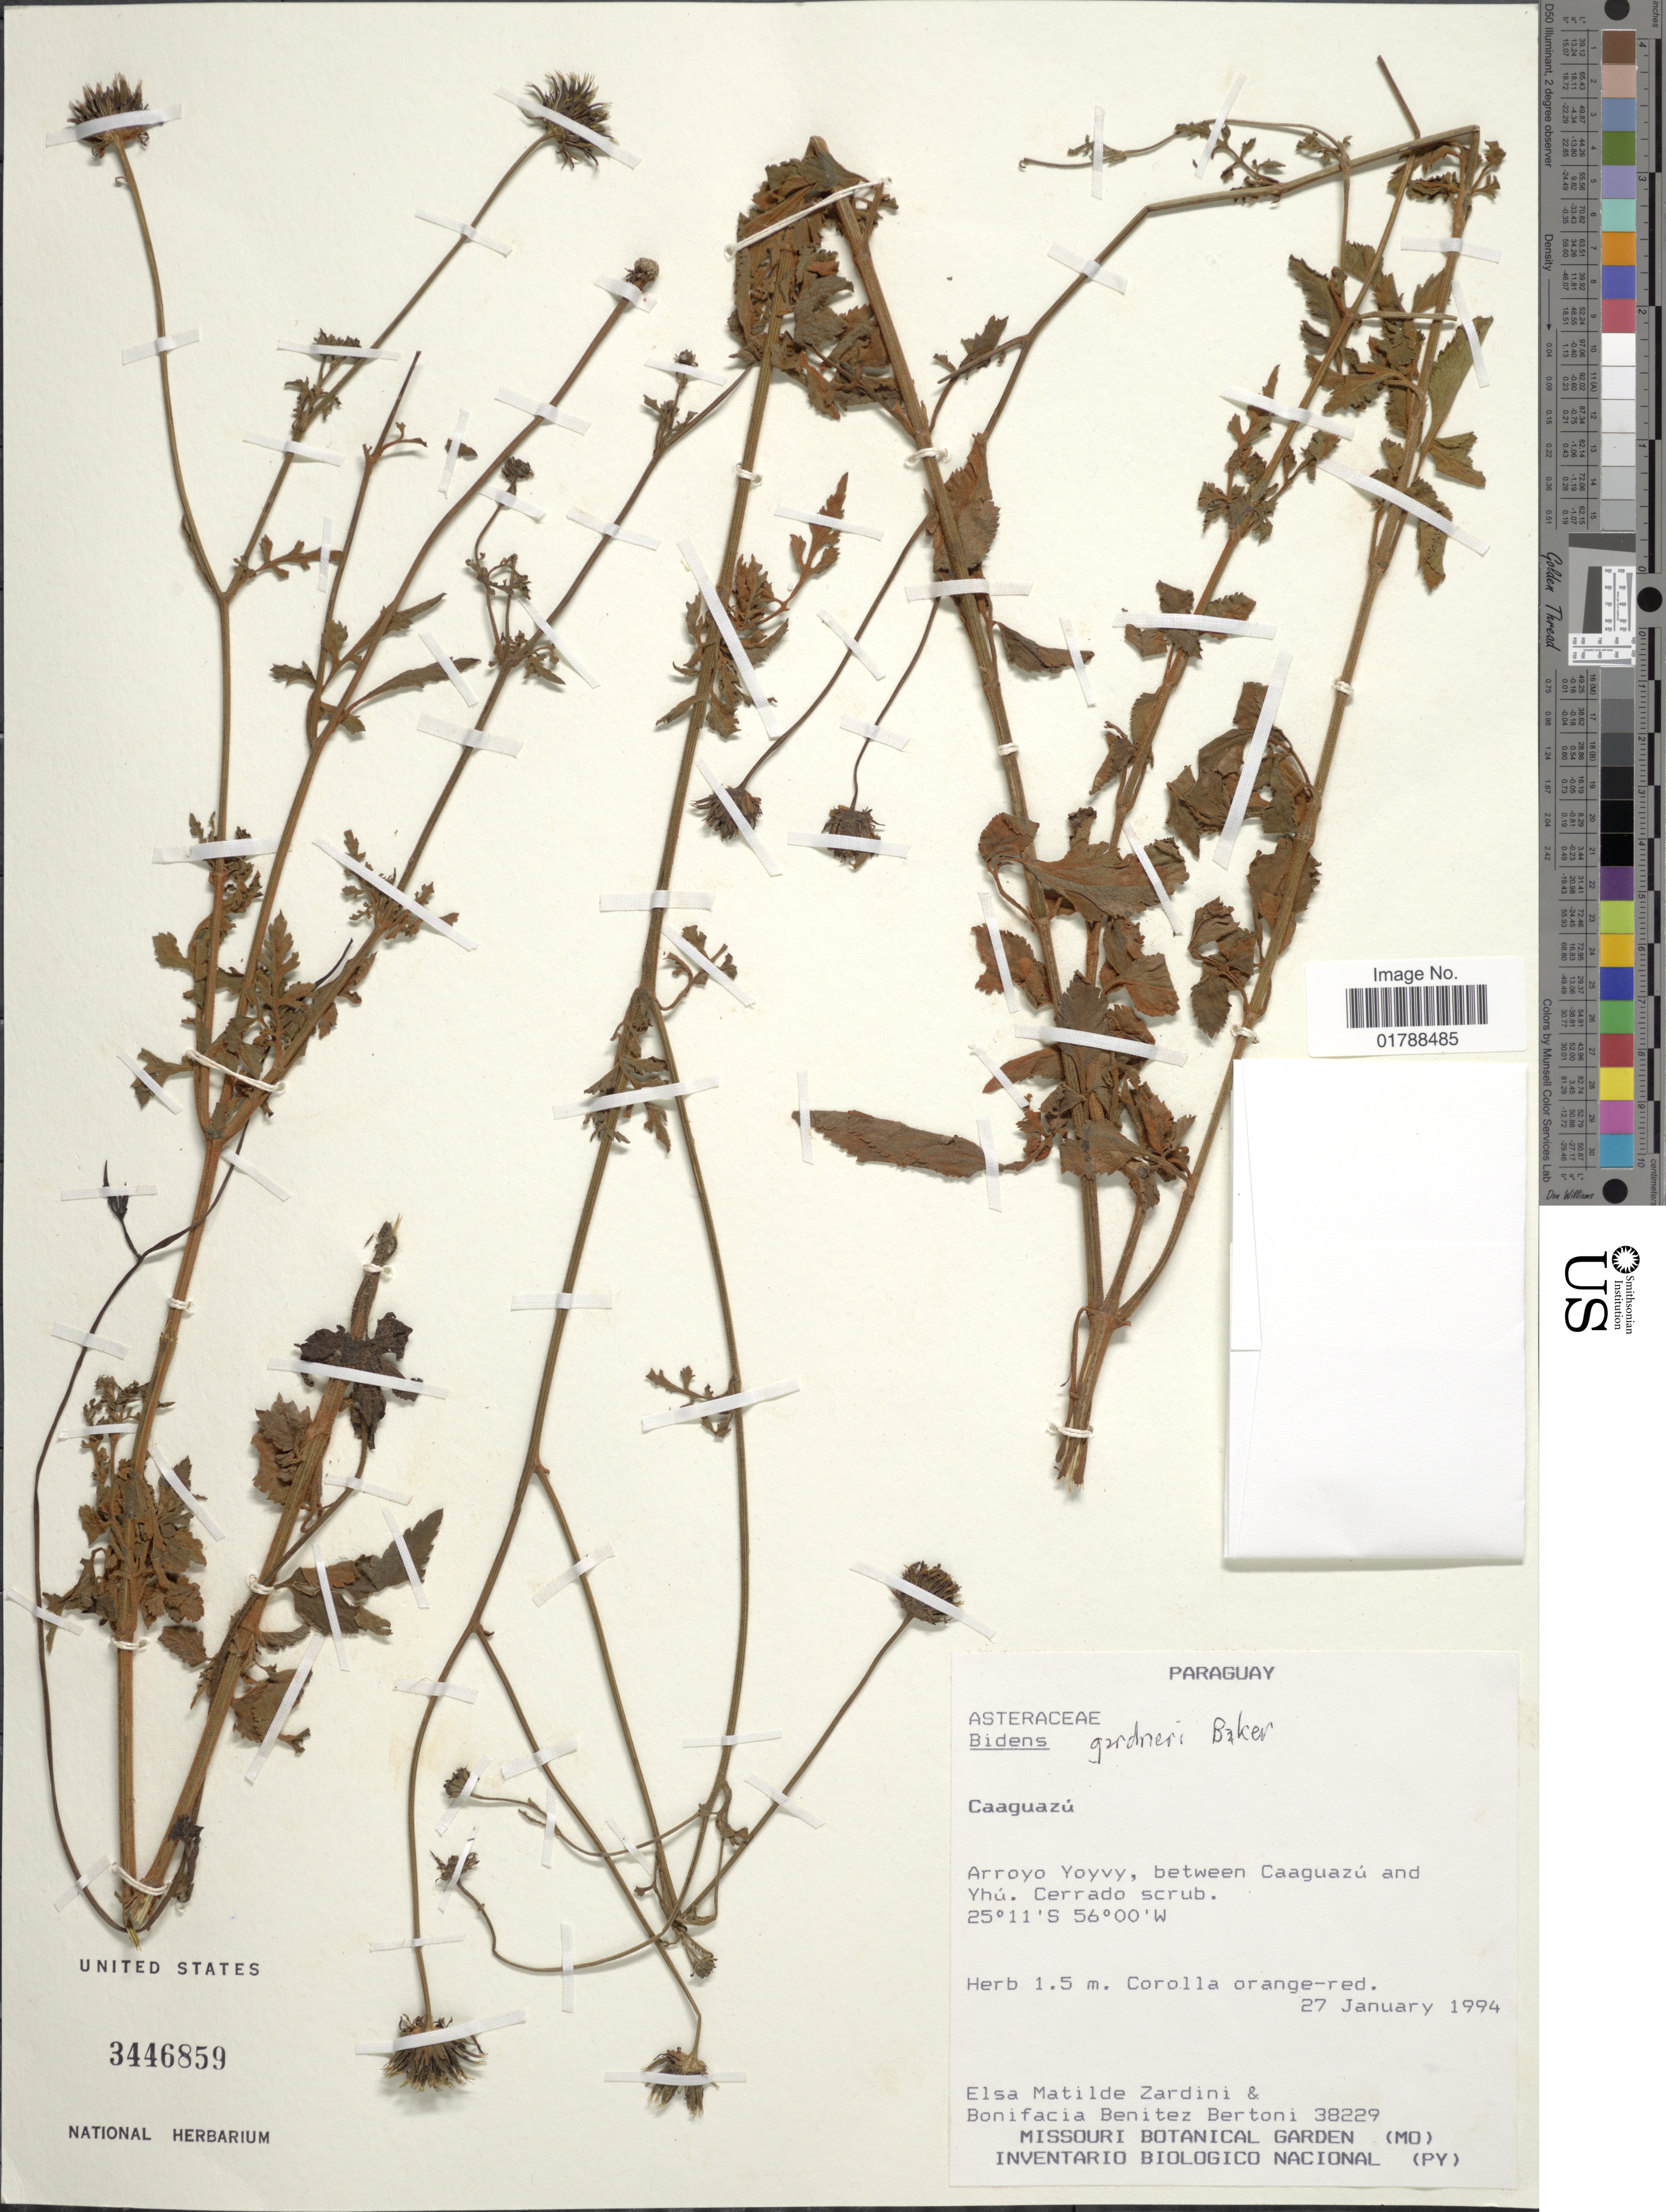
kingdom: Plantae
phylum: Tracheophyta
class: Magnoliopsida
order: Asterales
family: Asteraceae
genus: Bidens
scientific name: Bidens gardneri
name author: Baker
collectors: E. M. Zardini & B. Bertoni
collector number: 38229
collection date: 1994-01-27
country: Paraguay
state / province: Caaguazu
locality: Arroyo Yoyvy, between Caaguazú and Yhú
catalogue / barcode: US 3446859